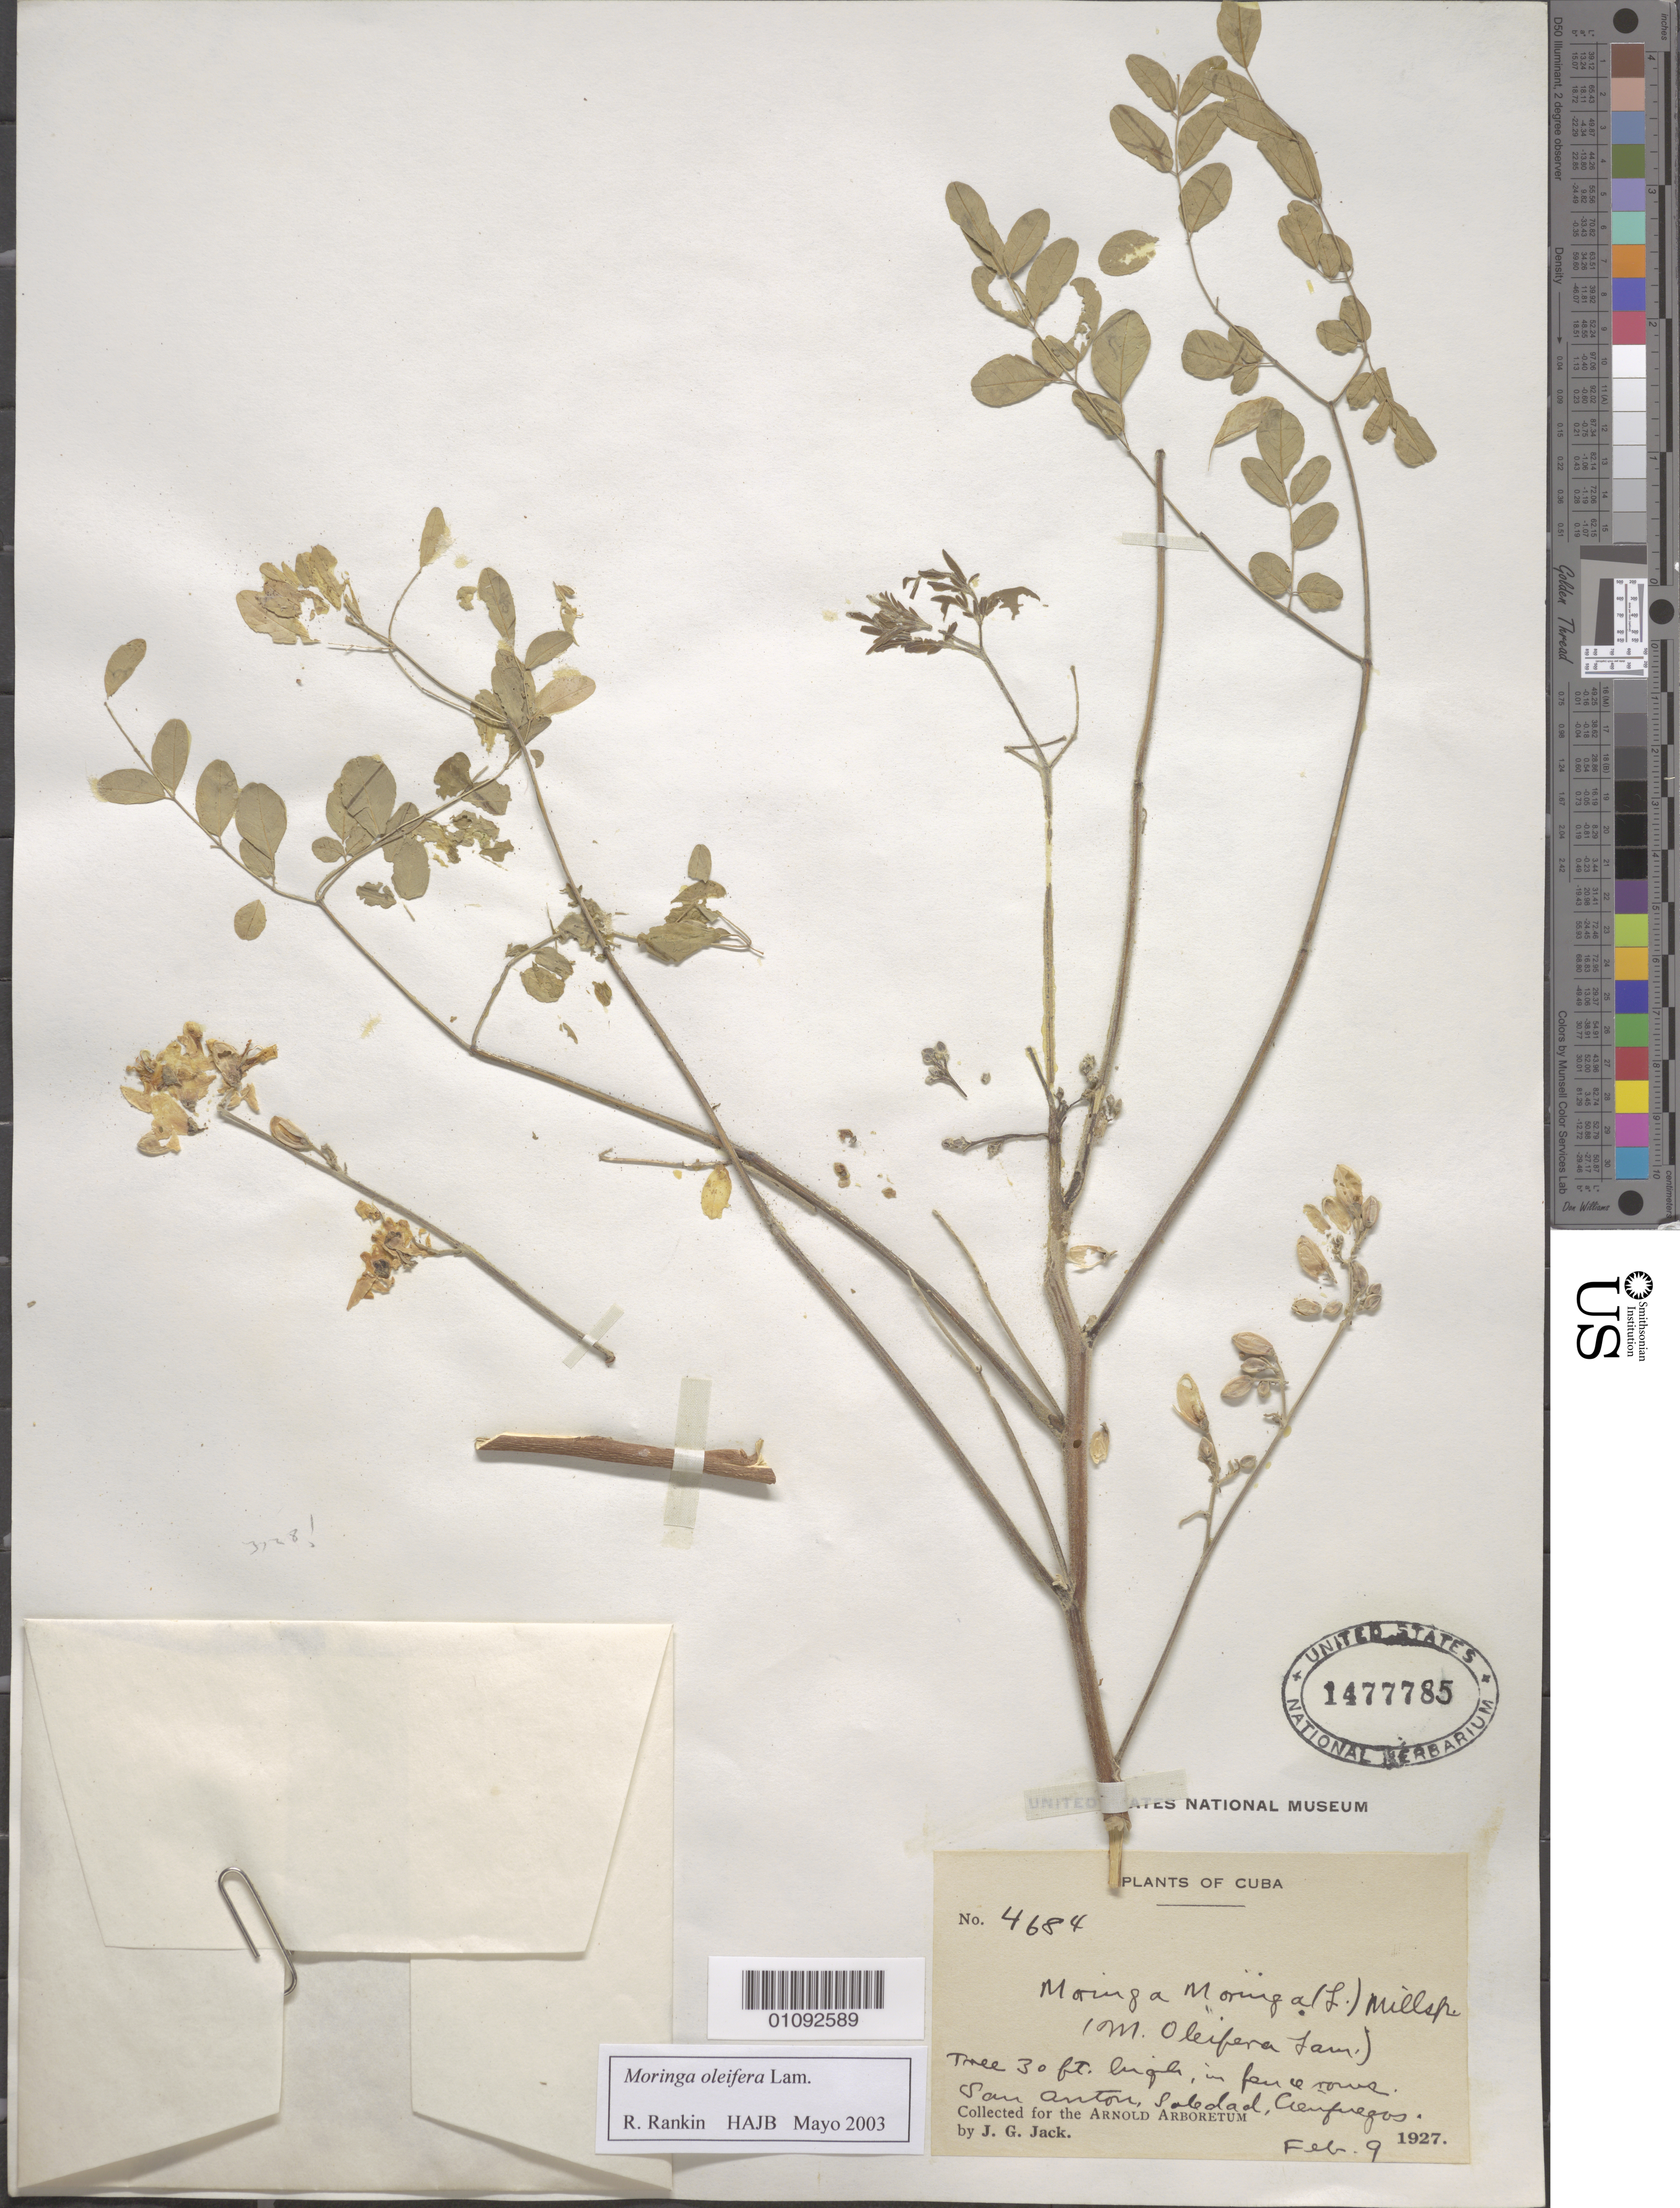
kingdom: Plantae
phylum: Tracheophyta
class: Magnoliopsida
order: Brassicales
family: Moringaceae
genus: Moringa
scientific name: Moringa oleifera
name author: Lam.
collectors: J. G. Jack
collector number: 4684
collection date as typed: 09 Feb 1927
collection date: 1927-02-09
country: Cuba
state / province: Cienfuegos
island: Cuba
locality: Soledad, Cienfuegos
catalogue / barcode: US 1477785